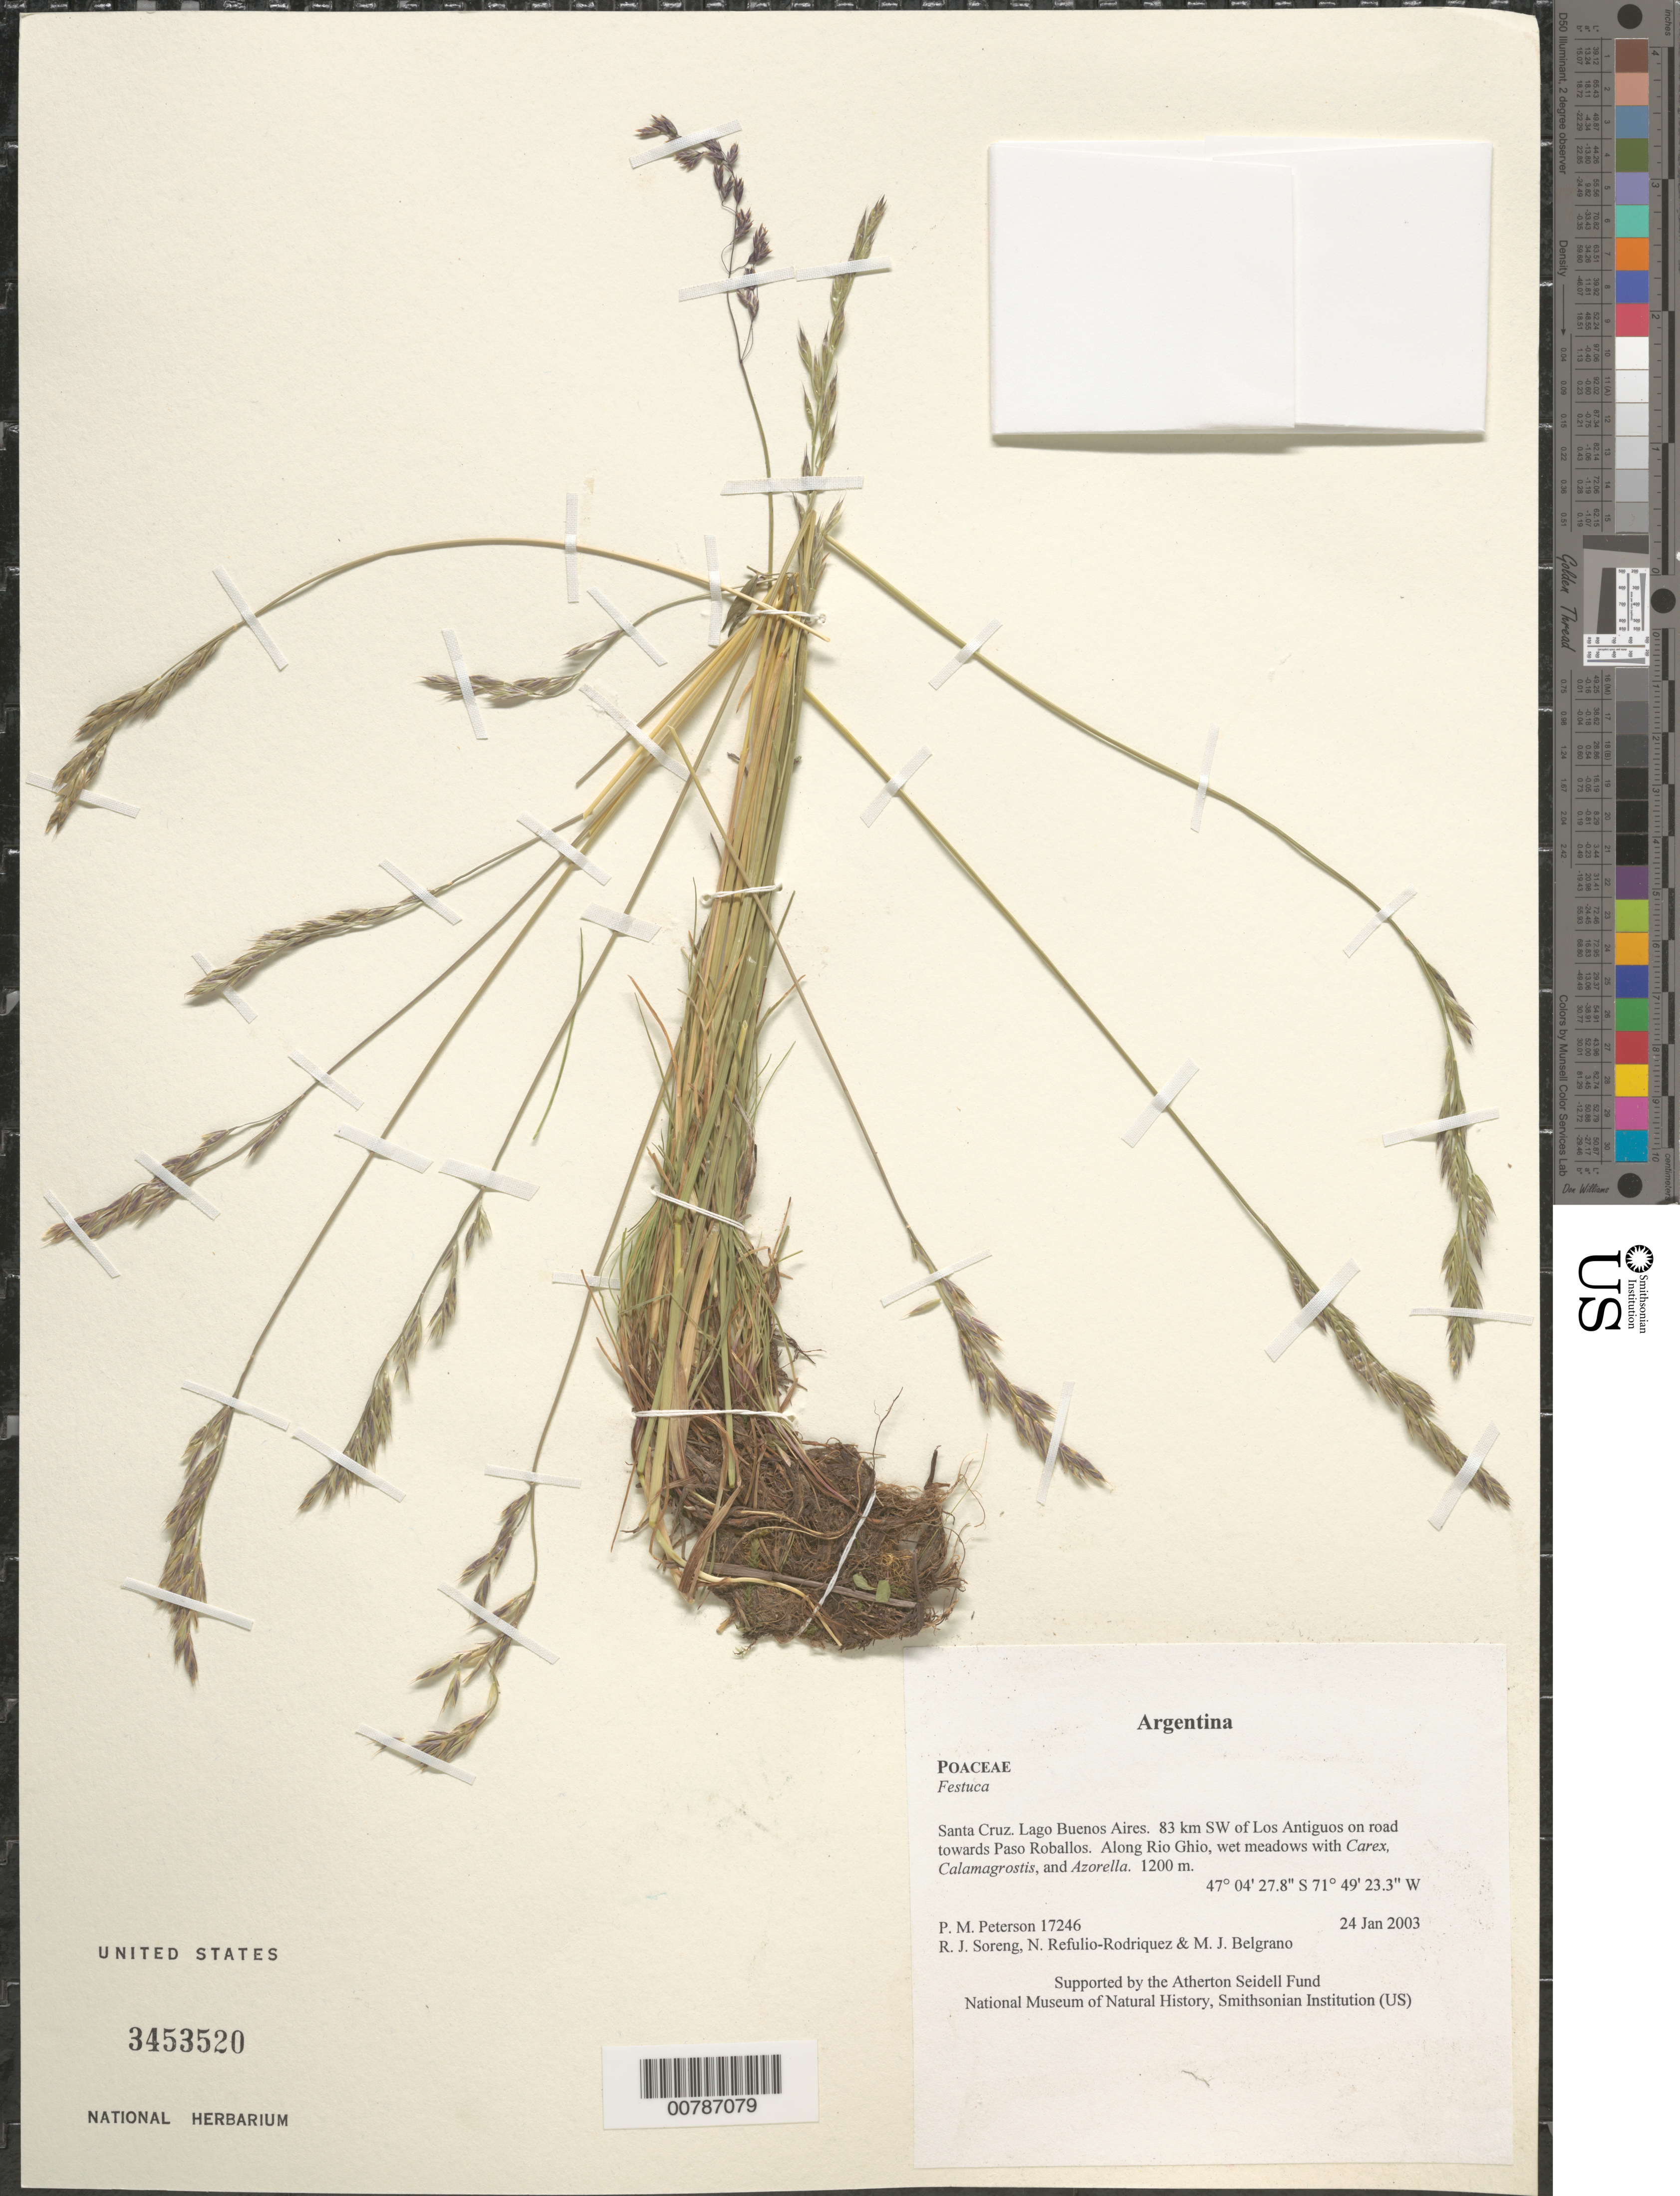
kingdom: Plantae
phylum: Tracheophyta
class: Liliopsida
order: Poales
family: Poaceae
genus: Festuca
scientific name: Festuca sp.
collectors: P. M. Peterson, R. J. Soreng, N. Refulio-Rodríguez & M. Belgrano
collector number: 17246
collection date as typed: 24 Jan 2003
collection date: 2003-01-24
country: Argentina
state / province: Santa Cruz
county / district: Lago Buenos Aires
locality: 83 km SW of Los Antiguos on road towards Paso Roballos. Along Rio Ghio, wet meadows with Carex, Calamagrostis, and Azorella.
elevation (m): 1200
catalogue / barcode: US 3453520